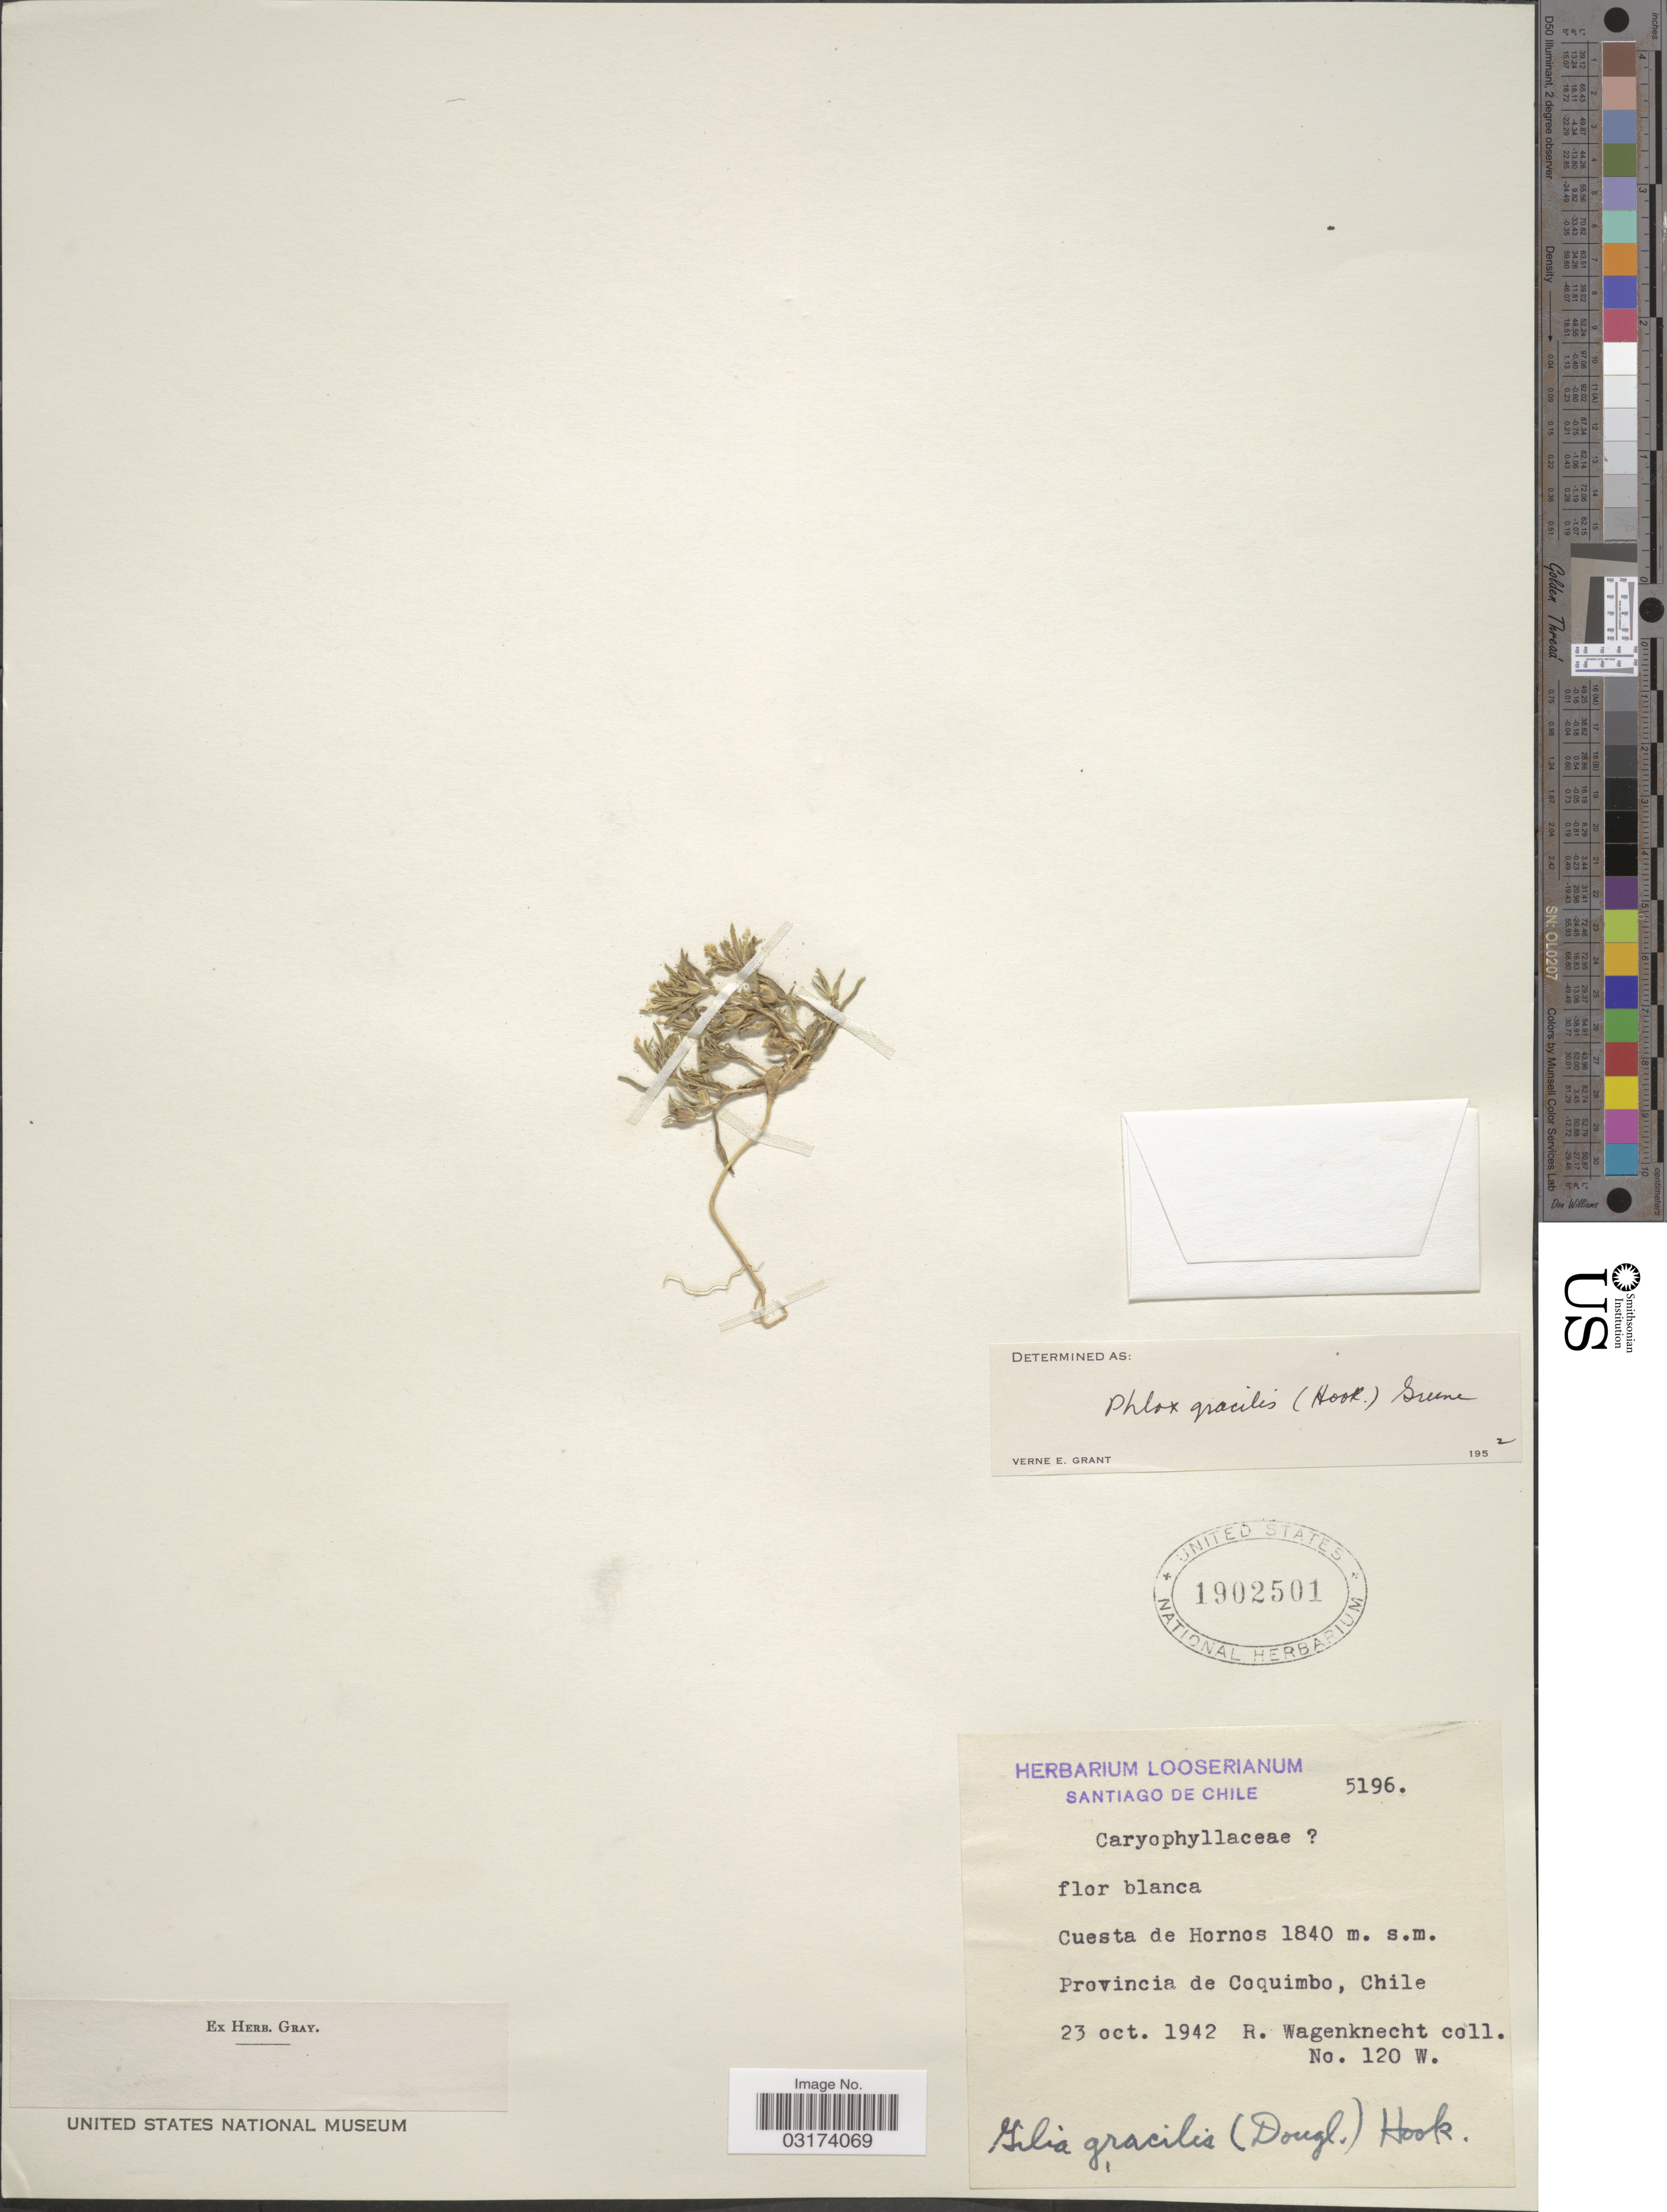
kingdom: Plantae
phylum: Tracheophyta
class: Magnoliopsida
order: Ericales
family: Polemoniaceae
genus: Microsteris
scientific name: Microsteris gracilis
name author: (Hook.) Greene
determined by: (US) Smithsonian Institution - National Museum of Natural History - Department of Botany (UNITED STATES)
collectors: R. Wagenknecht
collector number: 120W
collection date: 1942-10-23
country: Chile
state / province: Coquimbo (IV)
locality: Cuesta de Hornos.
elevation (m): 1840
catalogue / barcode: US 1902501